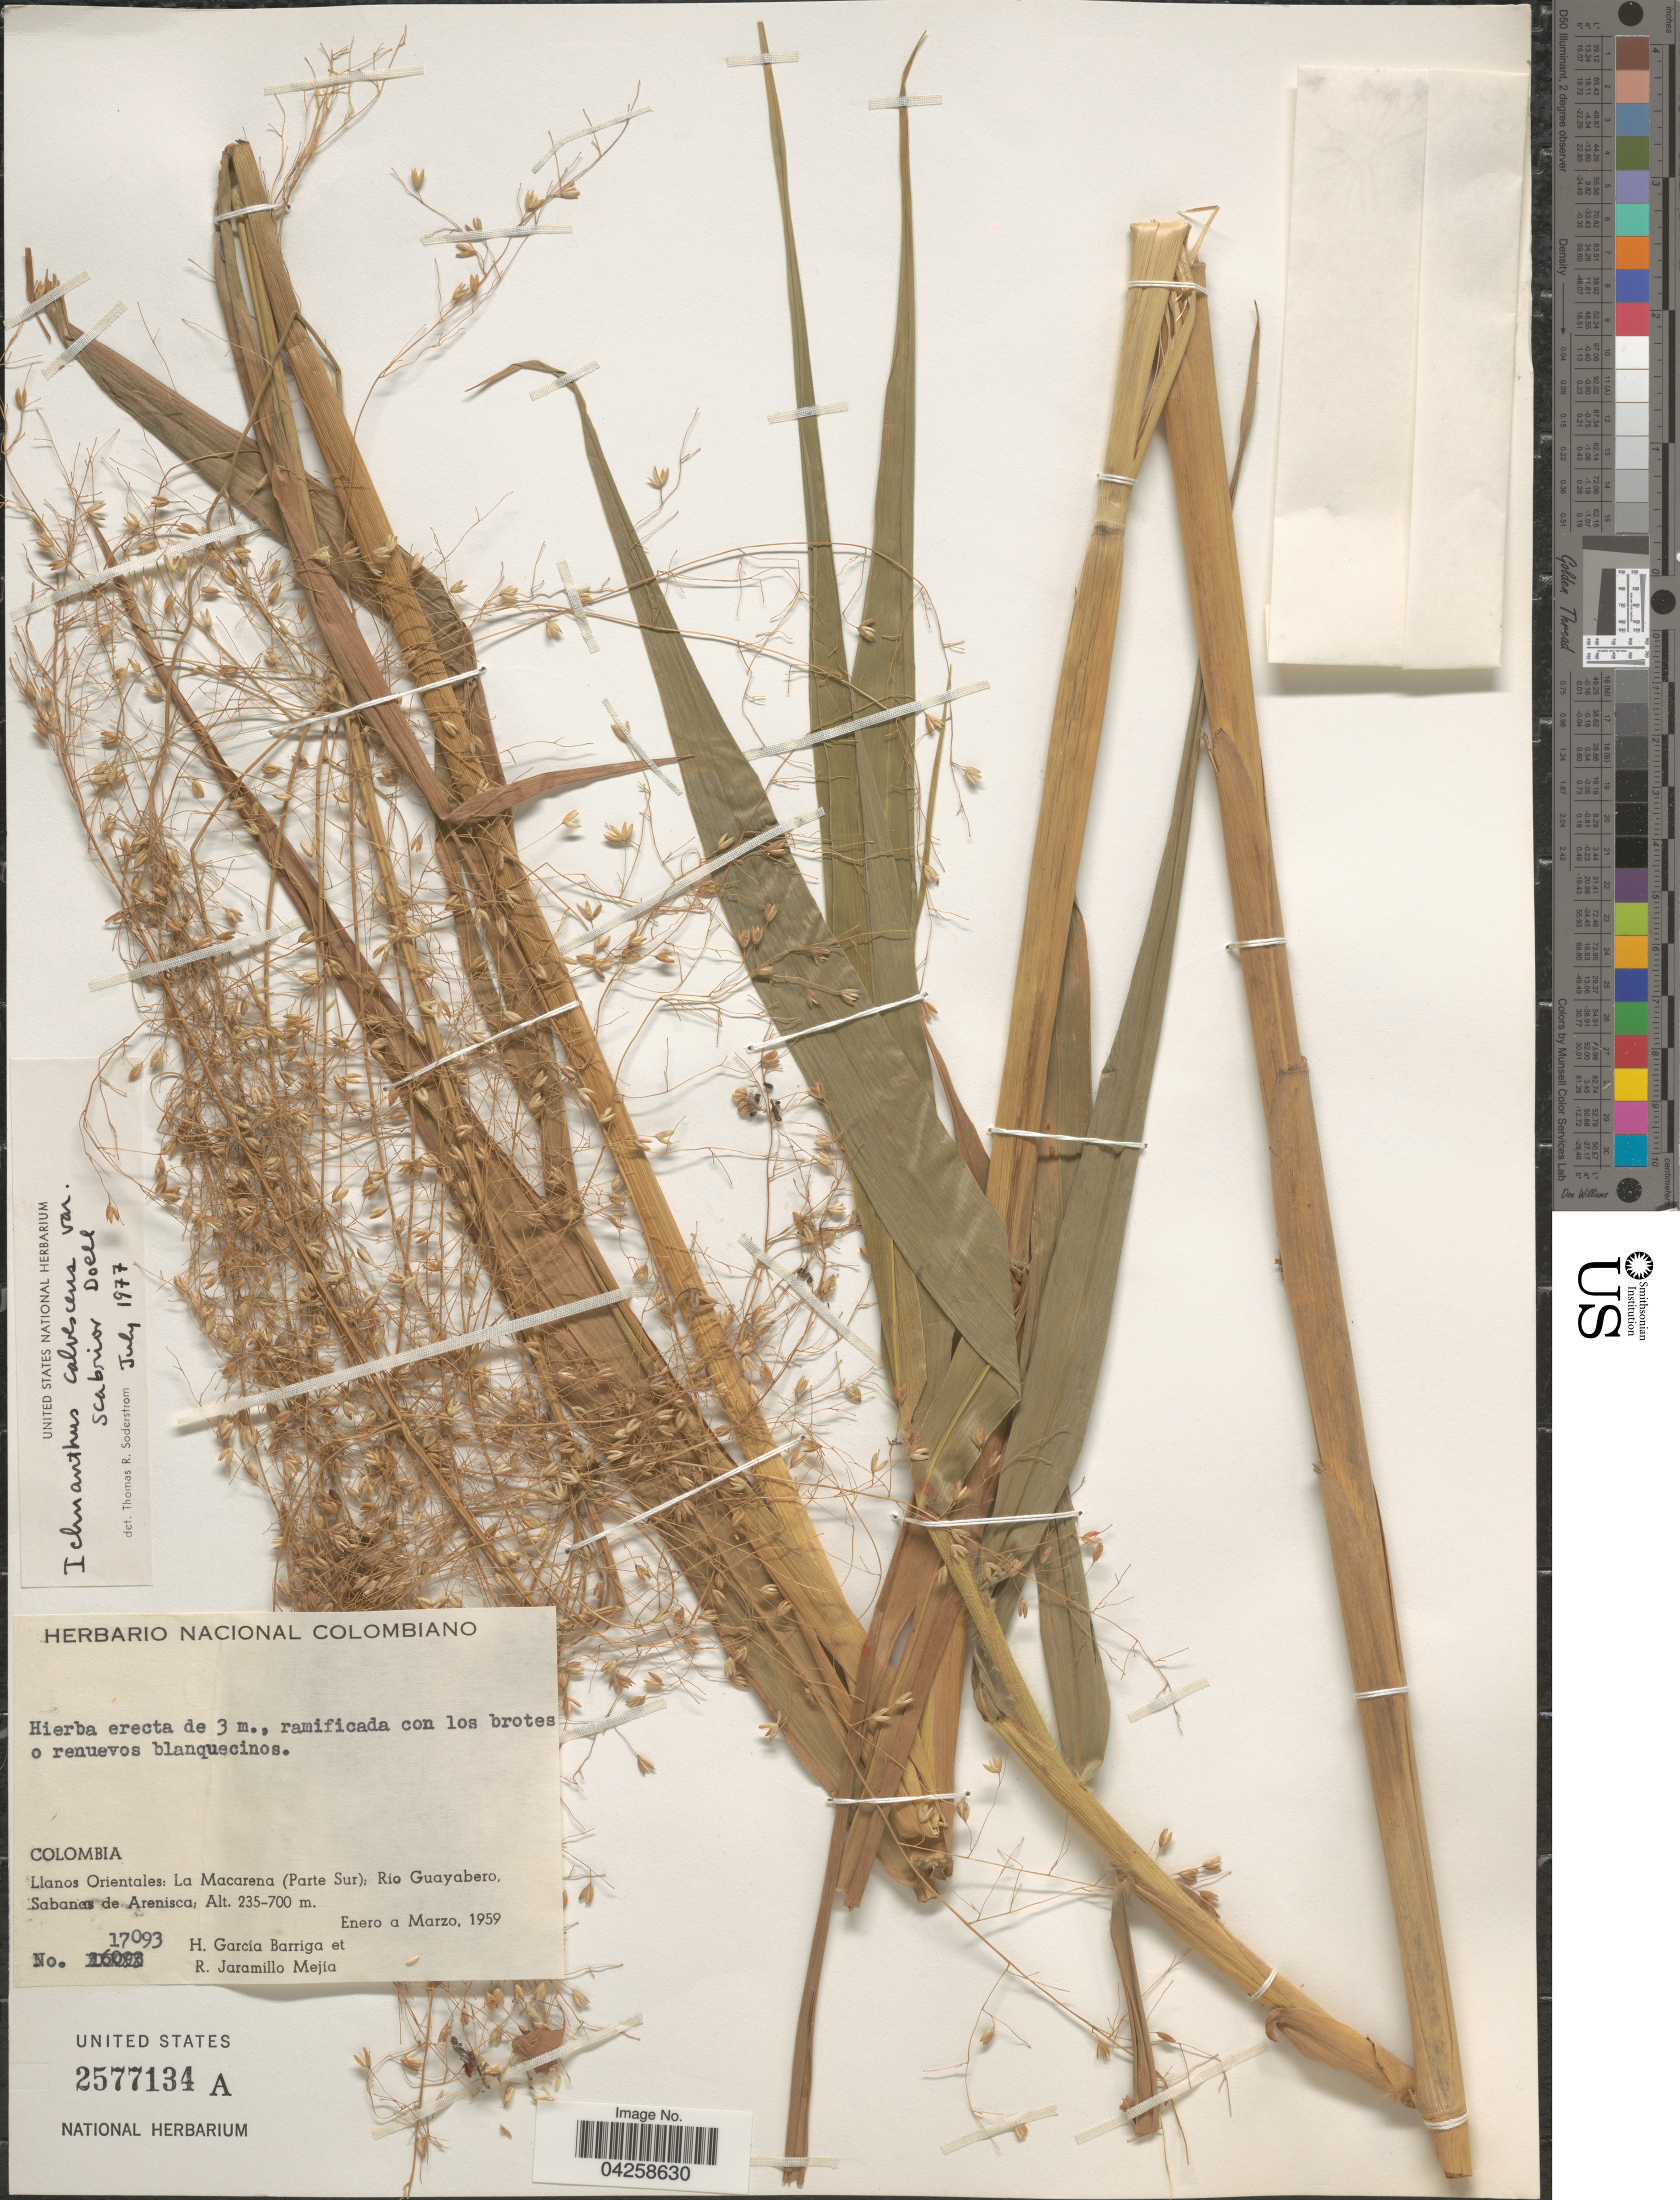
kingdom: Plantae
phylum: Tracheophyta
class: Liliopsida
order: Poales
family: Poaceae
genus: Ichnanthus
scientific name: Ichnanthus calvescens var. scabrior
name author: Döll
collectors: H. García Barriga & R. Jaramillo M.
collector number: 17093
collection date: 1959-03-01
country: Colombia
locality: Llanos Orientales: La Macarena (Parte Sur): Río Guayabero, Sabanas de Arenisca.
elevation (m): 235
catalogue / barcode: US 2577134A